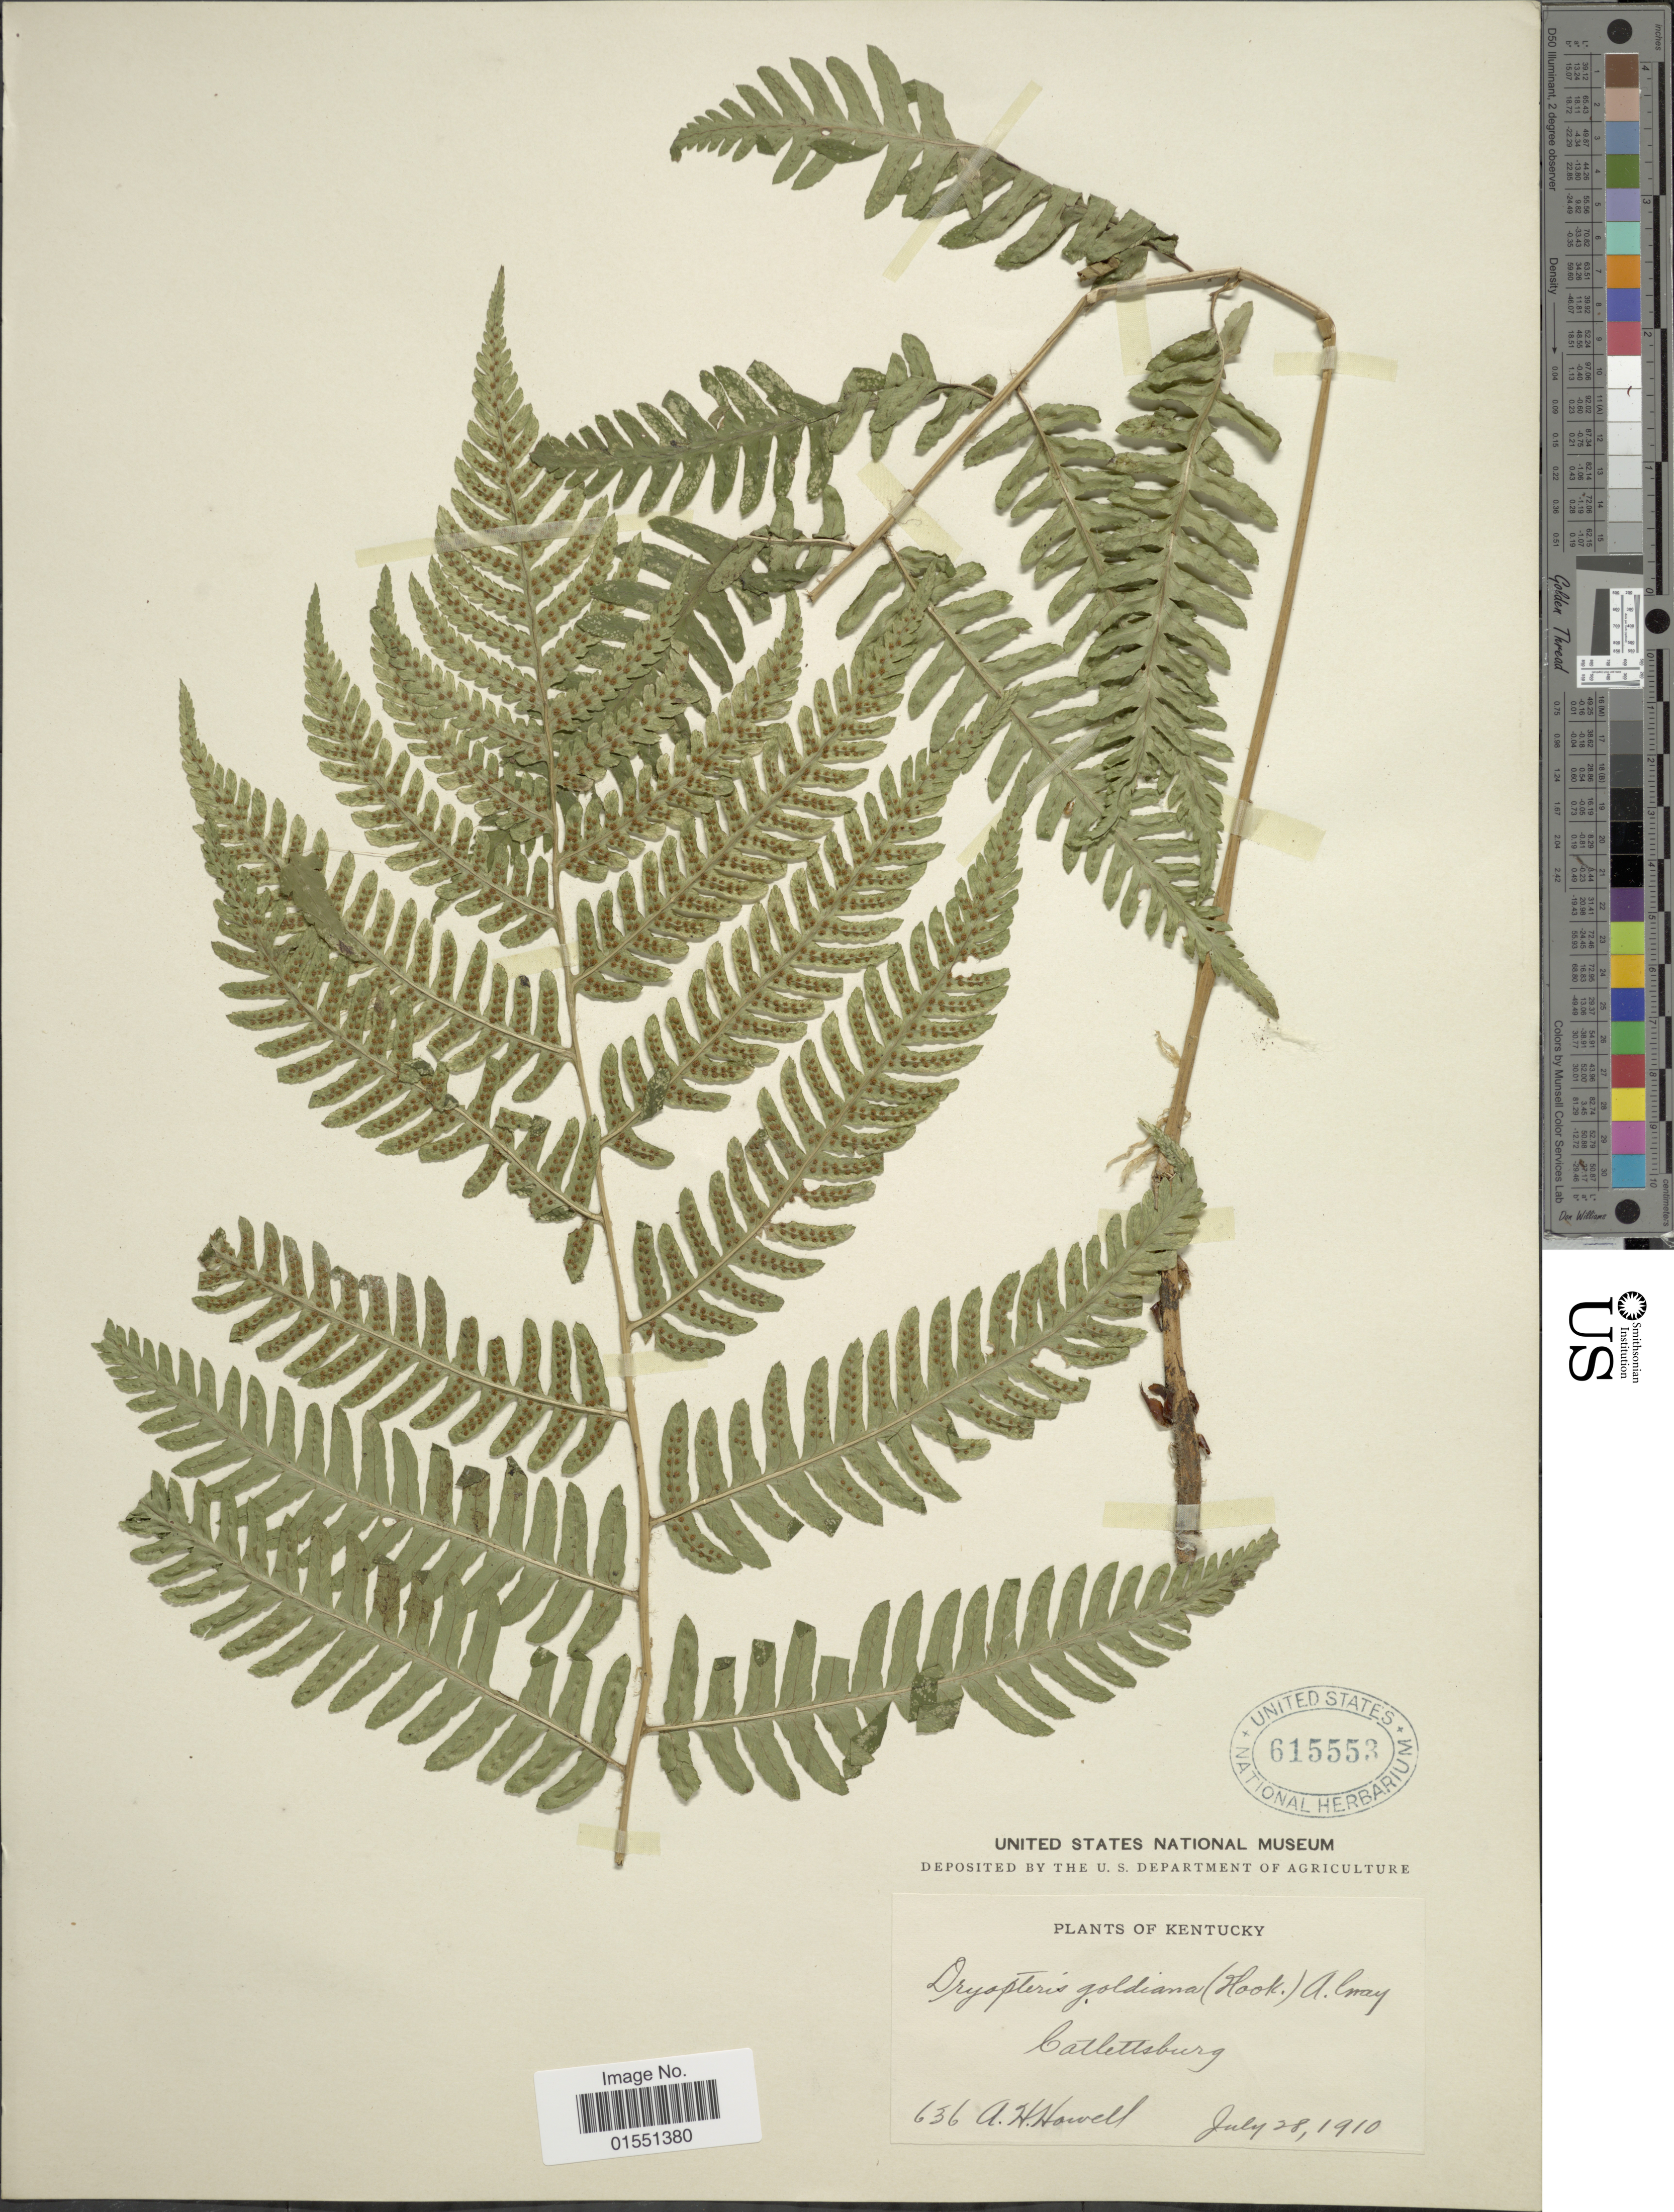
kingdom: Plantae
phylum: Tracheophyta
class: Polypodiopsida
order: Polypodiales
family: Dryopteridaceae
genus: Dryopteris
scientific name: Dryopteris goldiana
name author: (Hook. ex Goldie) A. Gray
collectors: A. Howell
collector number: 636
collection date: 1910-07-28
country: United States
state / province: Kentucky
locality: Catlettsburg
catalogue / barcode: US 615553